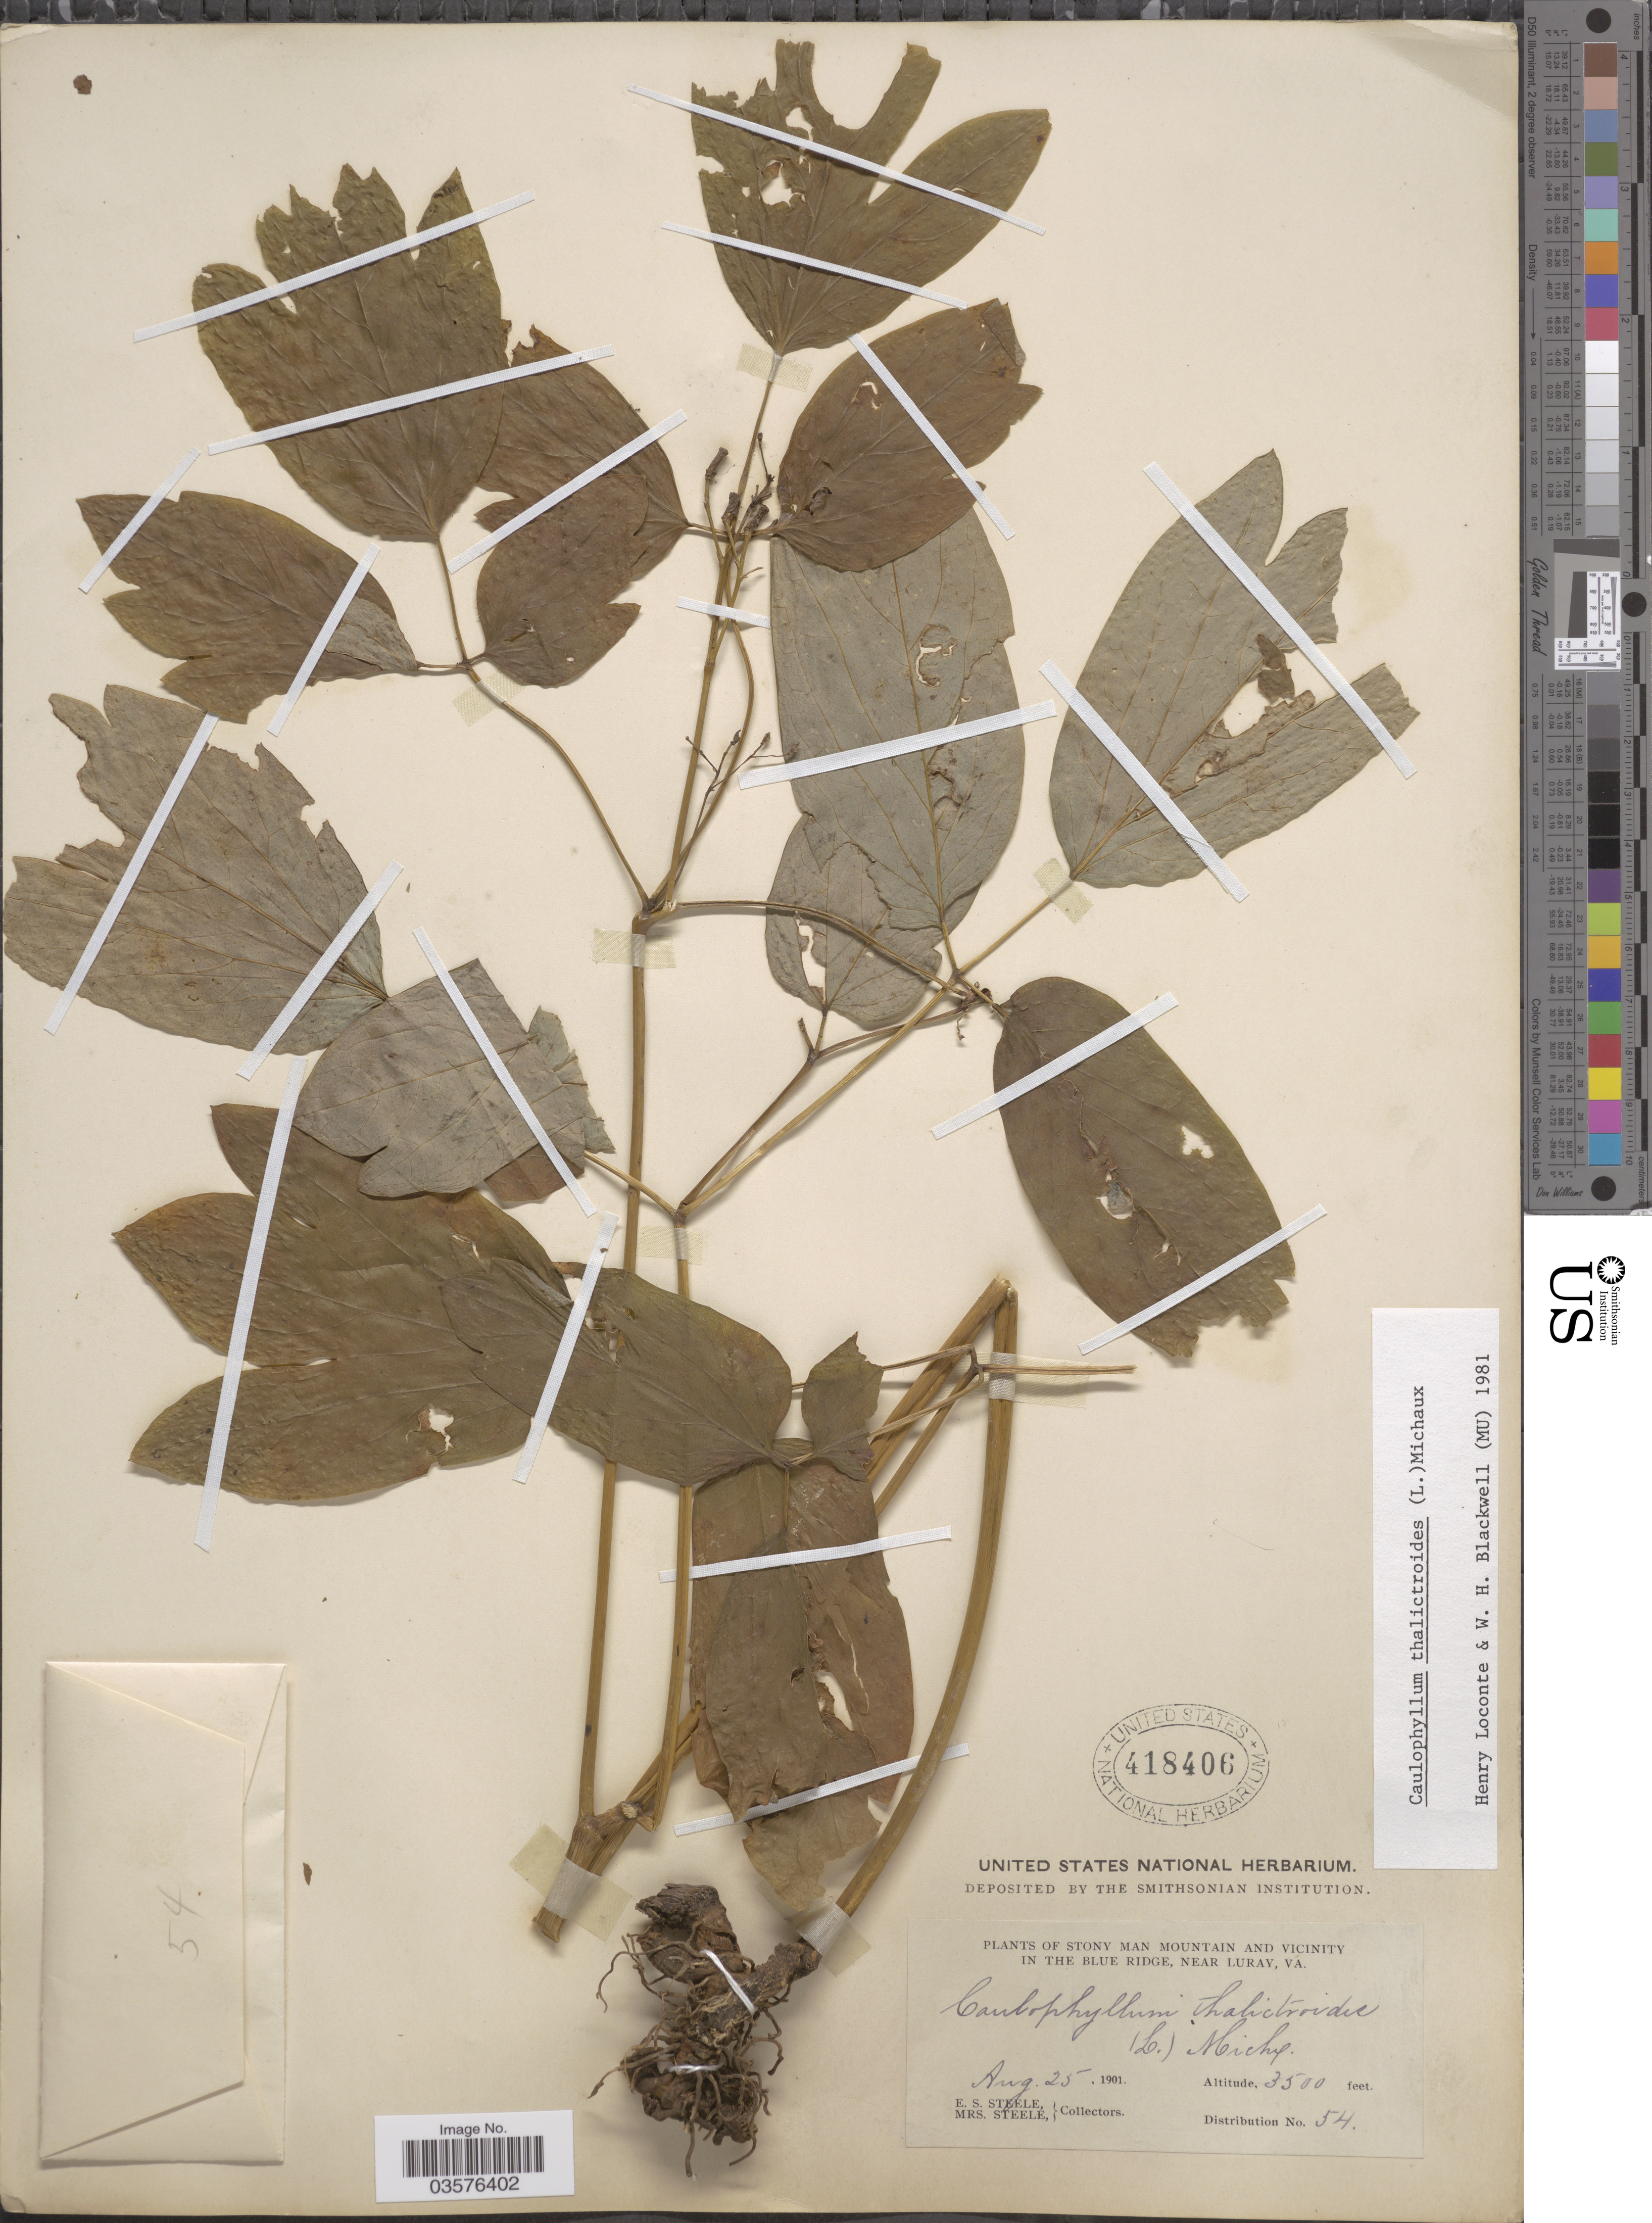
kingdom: Plantae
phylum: Tracheophyta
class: Magnoliopsida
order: Ranunculales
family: Berberidaceae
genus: Caulophyllum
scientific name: Caulophyllum thalictroides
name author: (L.) Michx.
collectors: E. Steele & Mrs. E. S. Steele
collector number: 54?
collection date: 1901-08-25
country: United States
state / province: Virginia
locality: Stony Man Mountain and Vicinity in the Blue Ridge, near Luray.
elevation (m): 1067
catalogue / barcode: US 418406